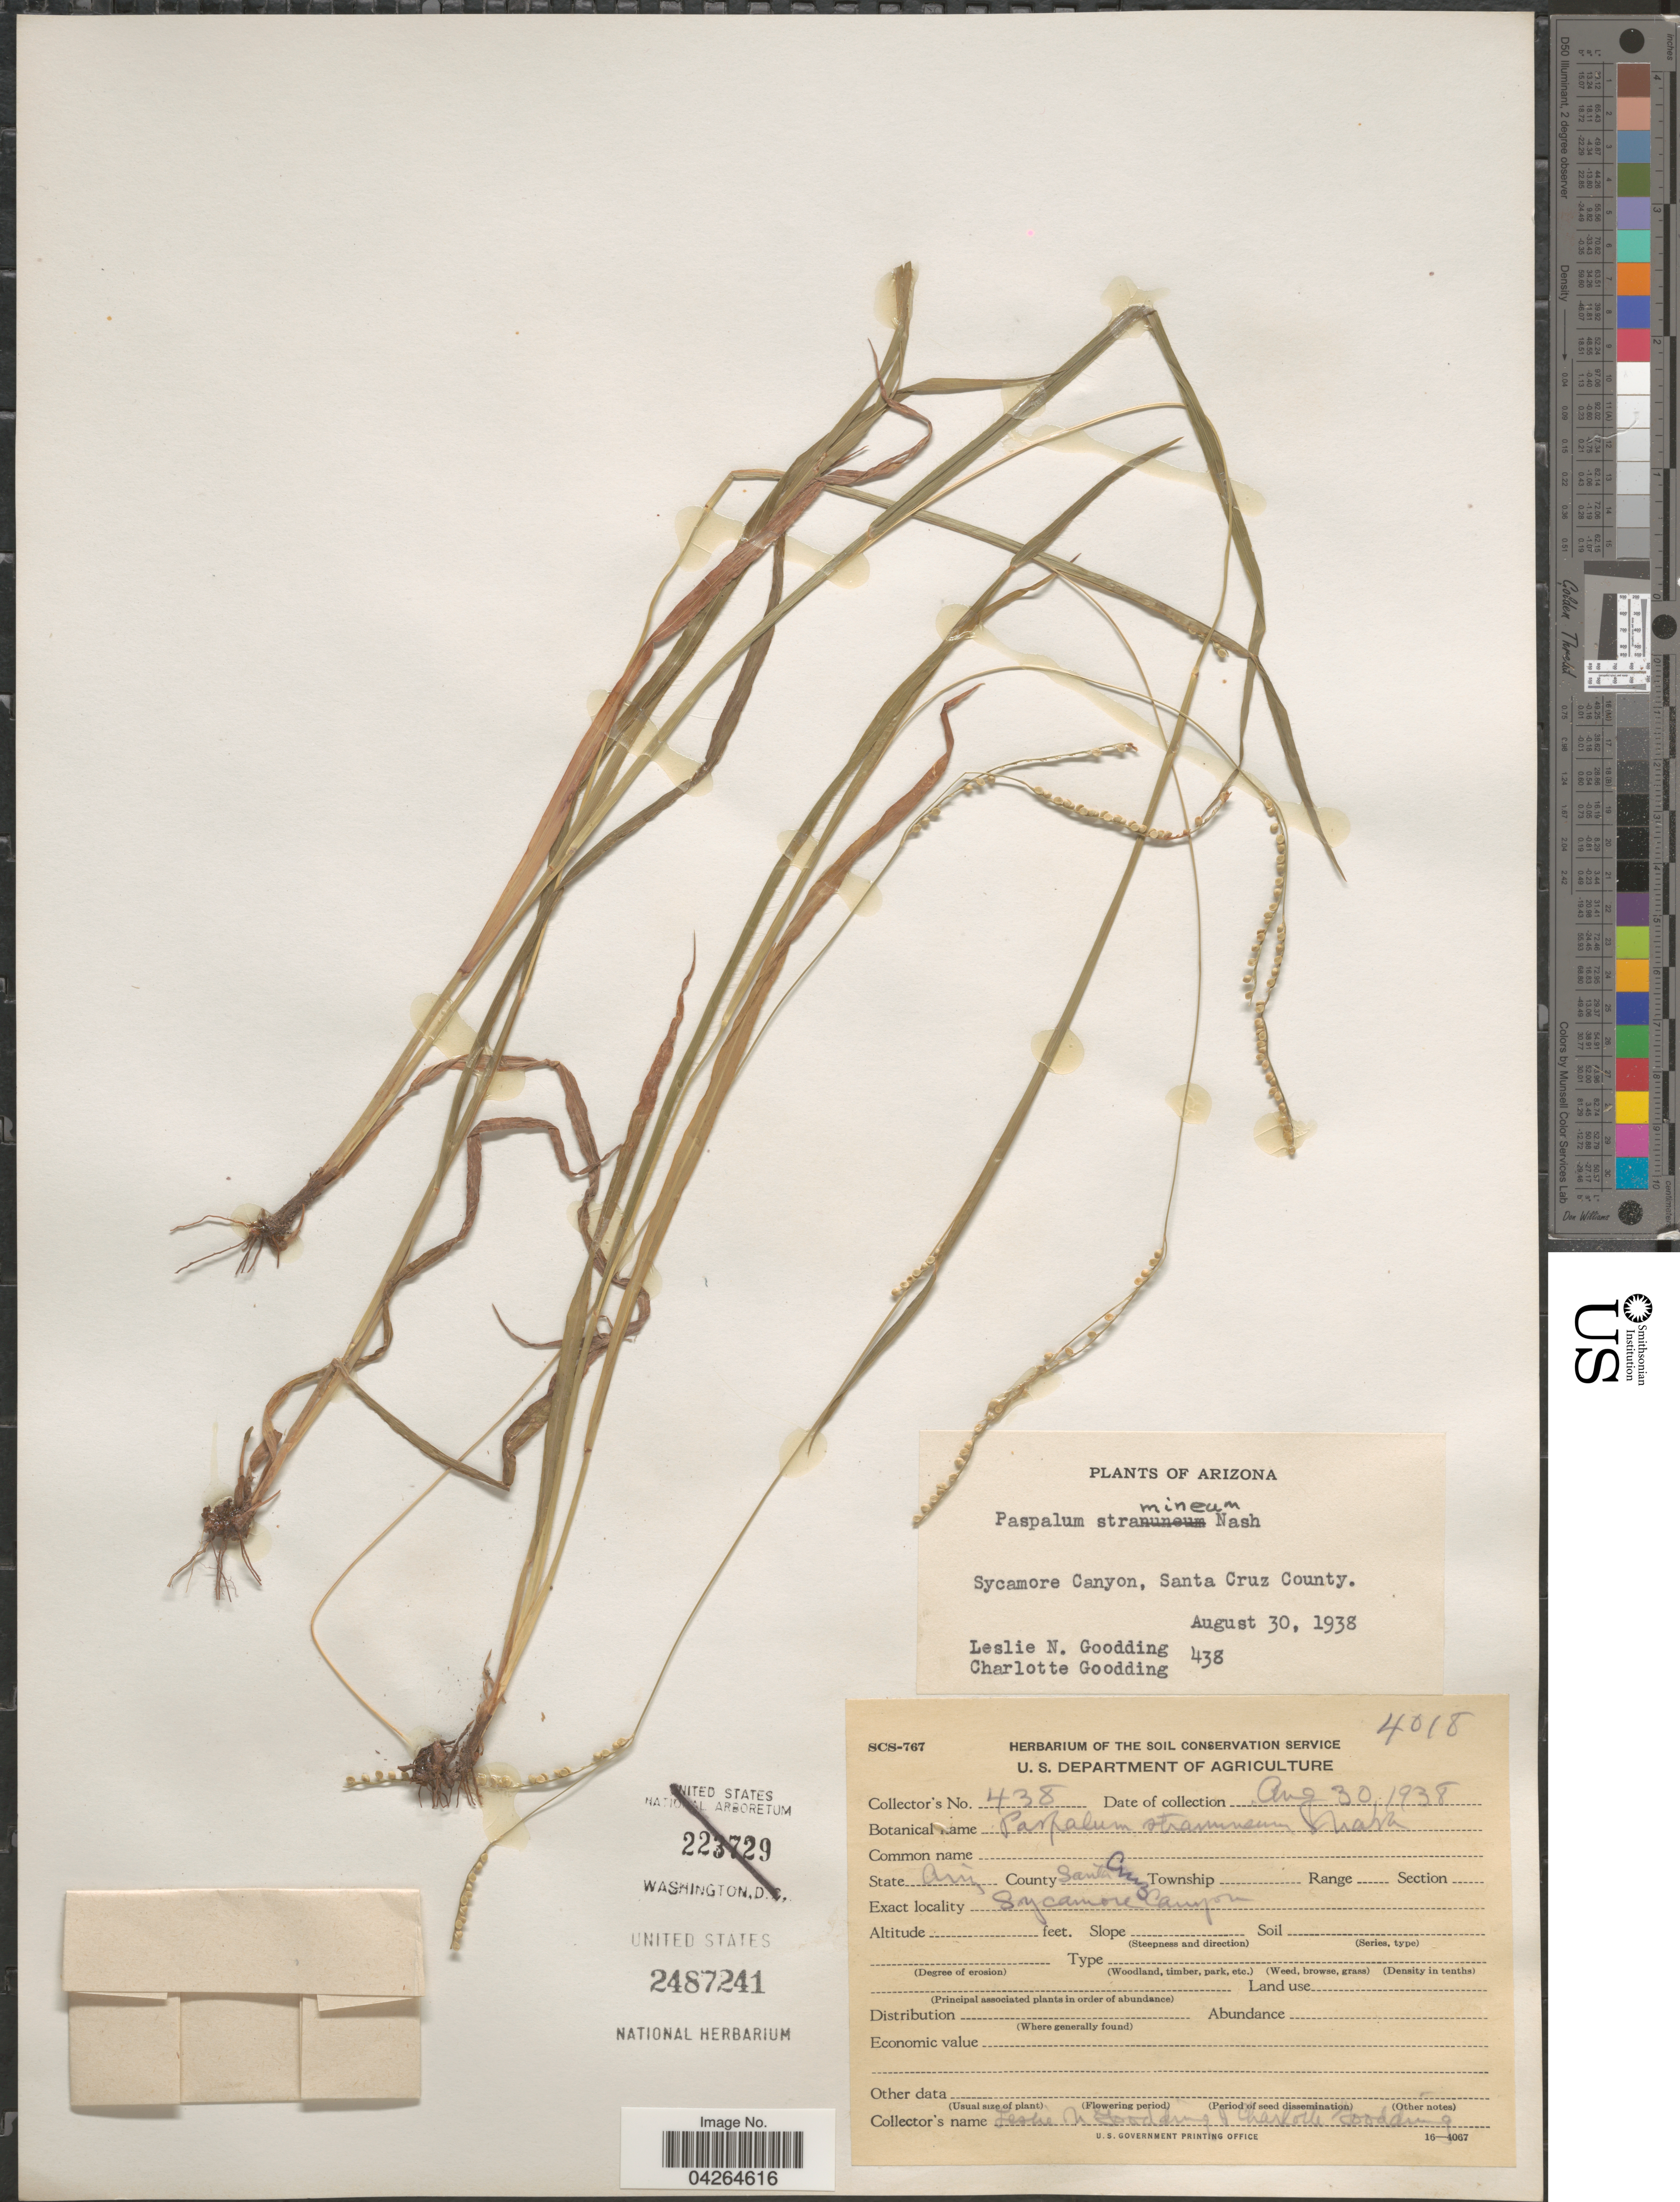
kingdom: Plantae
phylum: Tracheophyta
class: Liliopsida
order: Poales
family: Poaceae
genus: Paspalum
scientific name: Paspalum setaceum var. stramineum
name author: (Nash) D.J. Banks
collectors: L. N. Goodding & C. Goodding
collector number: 438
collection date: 1938-08-30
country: United States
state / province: Arizona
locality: Sycamore Canyon, Santa Cruz County.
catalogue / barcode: US 2487241